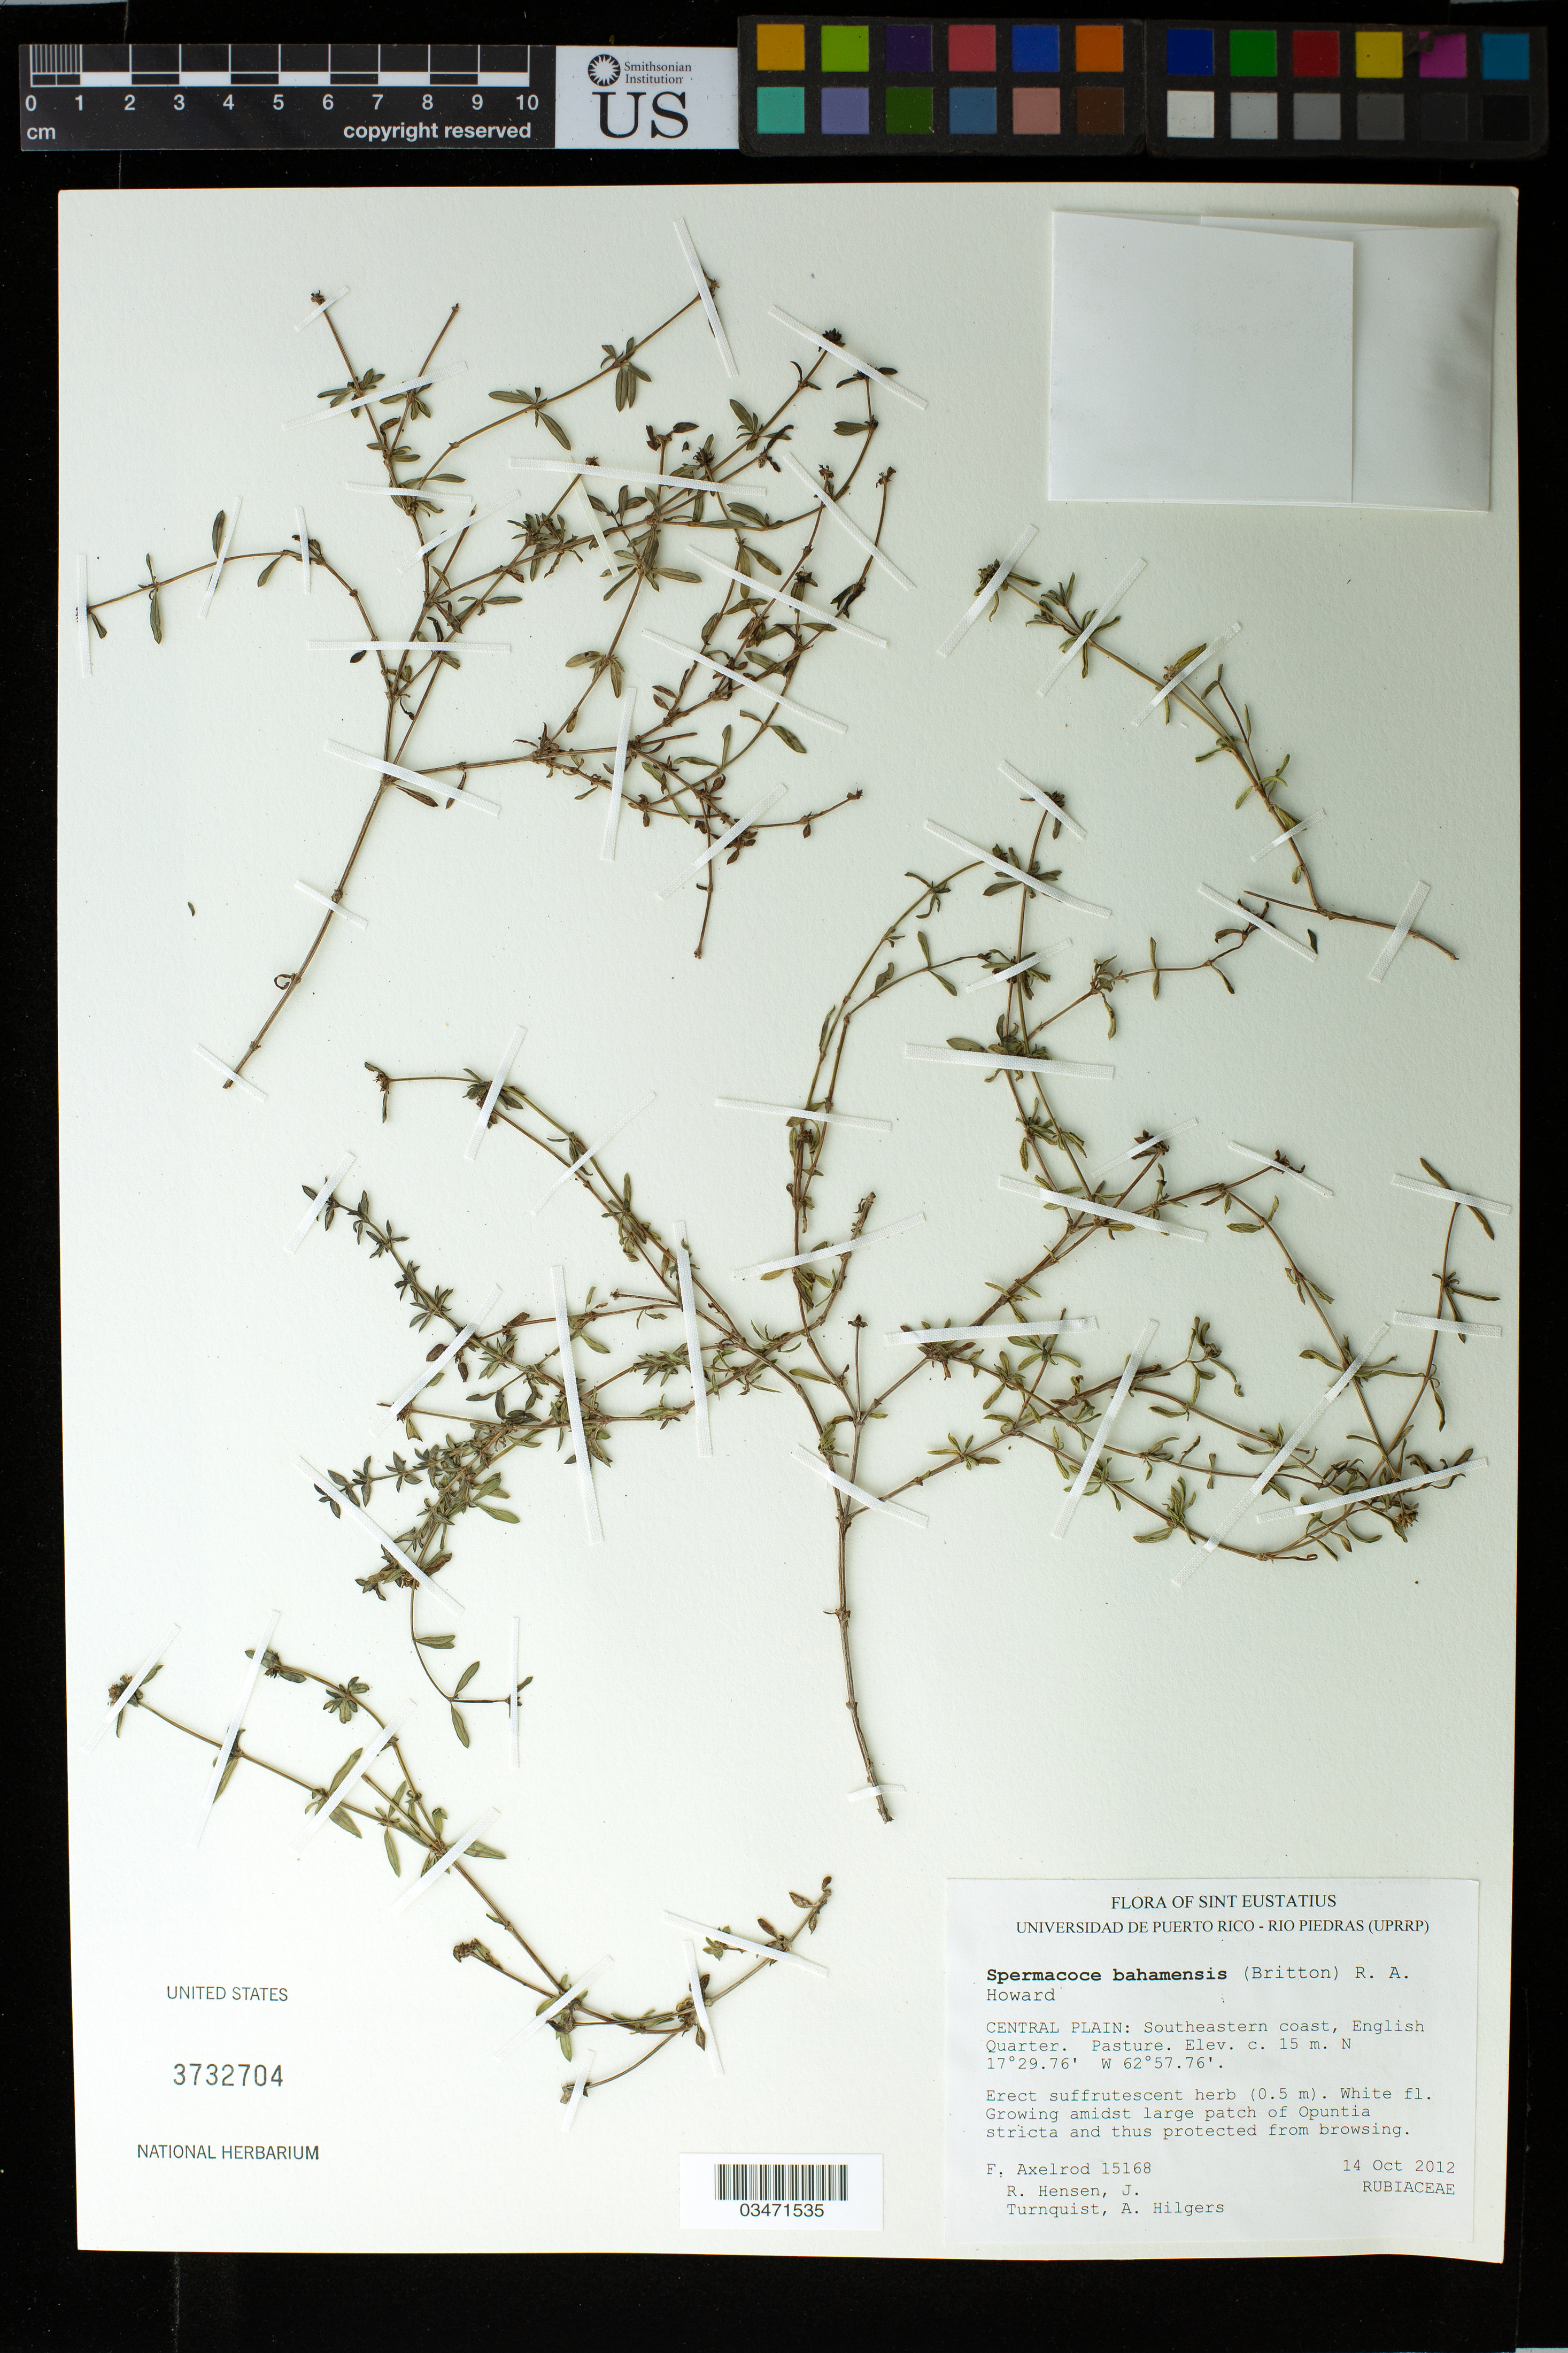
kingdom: Plantae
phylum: Tracheophyta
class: Magnoliopsida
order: Gentianales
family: Rubiaceae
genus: Spermacoce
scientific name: Spermacoce bahamensis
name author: (Britton) R.A. Howard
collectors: F. S. Axelrod, R. Hensen, J. Turnquist & A. Hilgers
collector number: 15168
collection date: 2012-10-14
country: Netherlands Antilles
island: St. Eustatius I.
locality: Central Plain: Southeastern coast, English quarter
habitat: Pasture. Growing amidst large patch of Opuntia stricta and thus proected from browsing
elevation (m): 15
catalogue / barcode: US 3732704